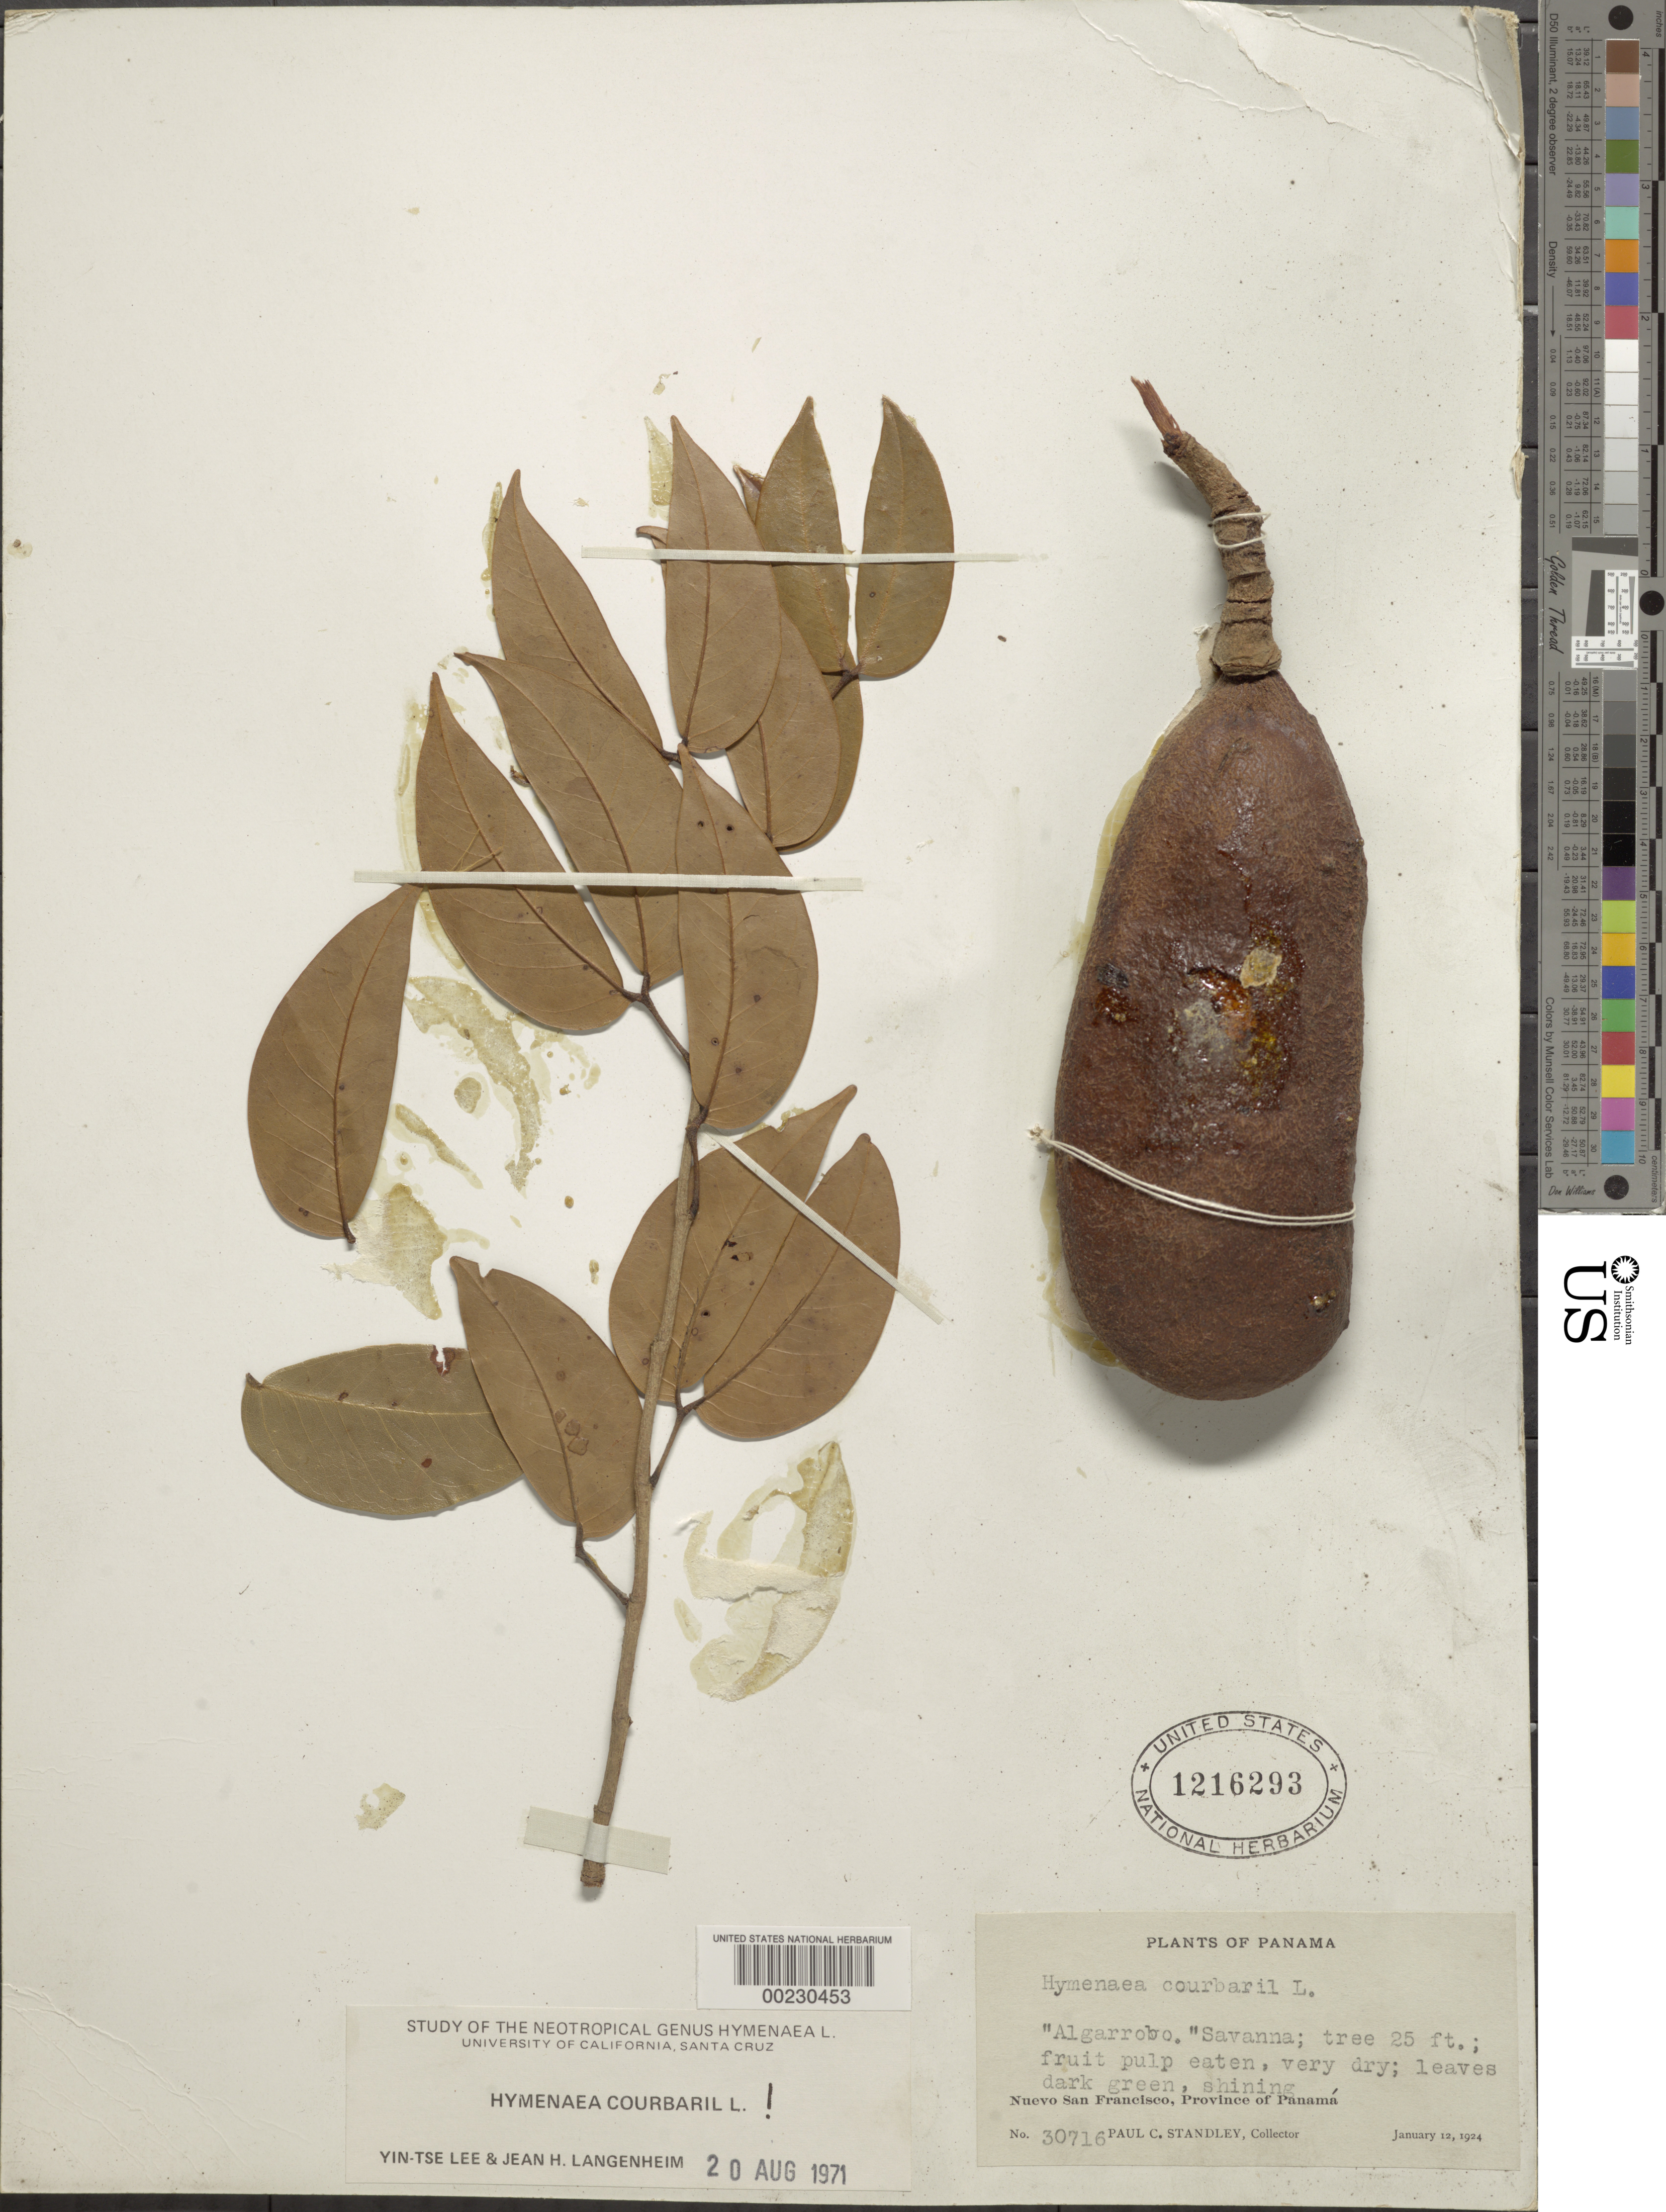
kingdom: Plantae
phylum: Tracheophyta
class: Magnoliopsida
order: Fabales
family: Fabaceae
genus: Hymenaea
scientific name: Hymenaea courbaril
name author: L.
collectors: P. C. Standley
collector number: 30716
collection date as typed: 12 Jan 1924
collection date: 1924-01-12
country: Panama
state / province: Panamá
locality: Nuevo San Francisco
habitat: Savanna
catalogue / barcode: US 1216293